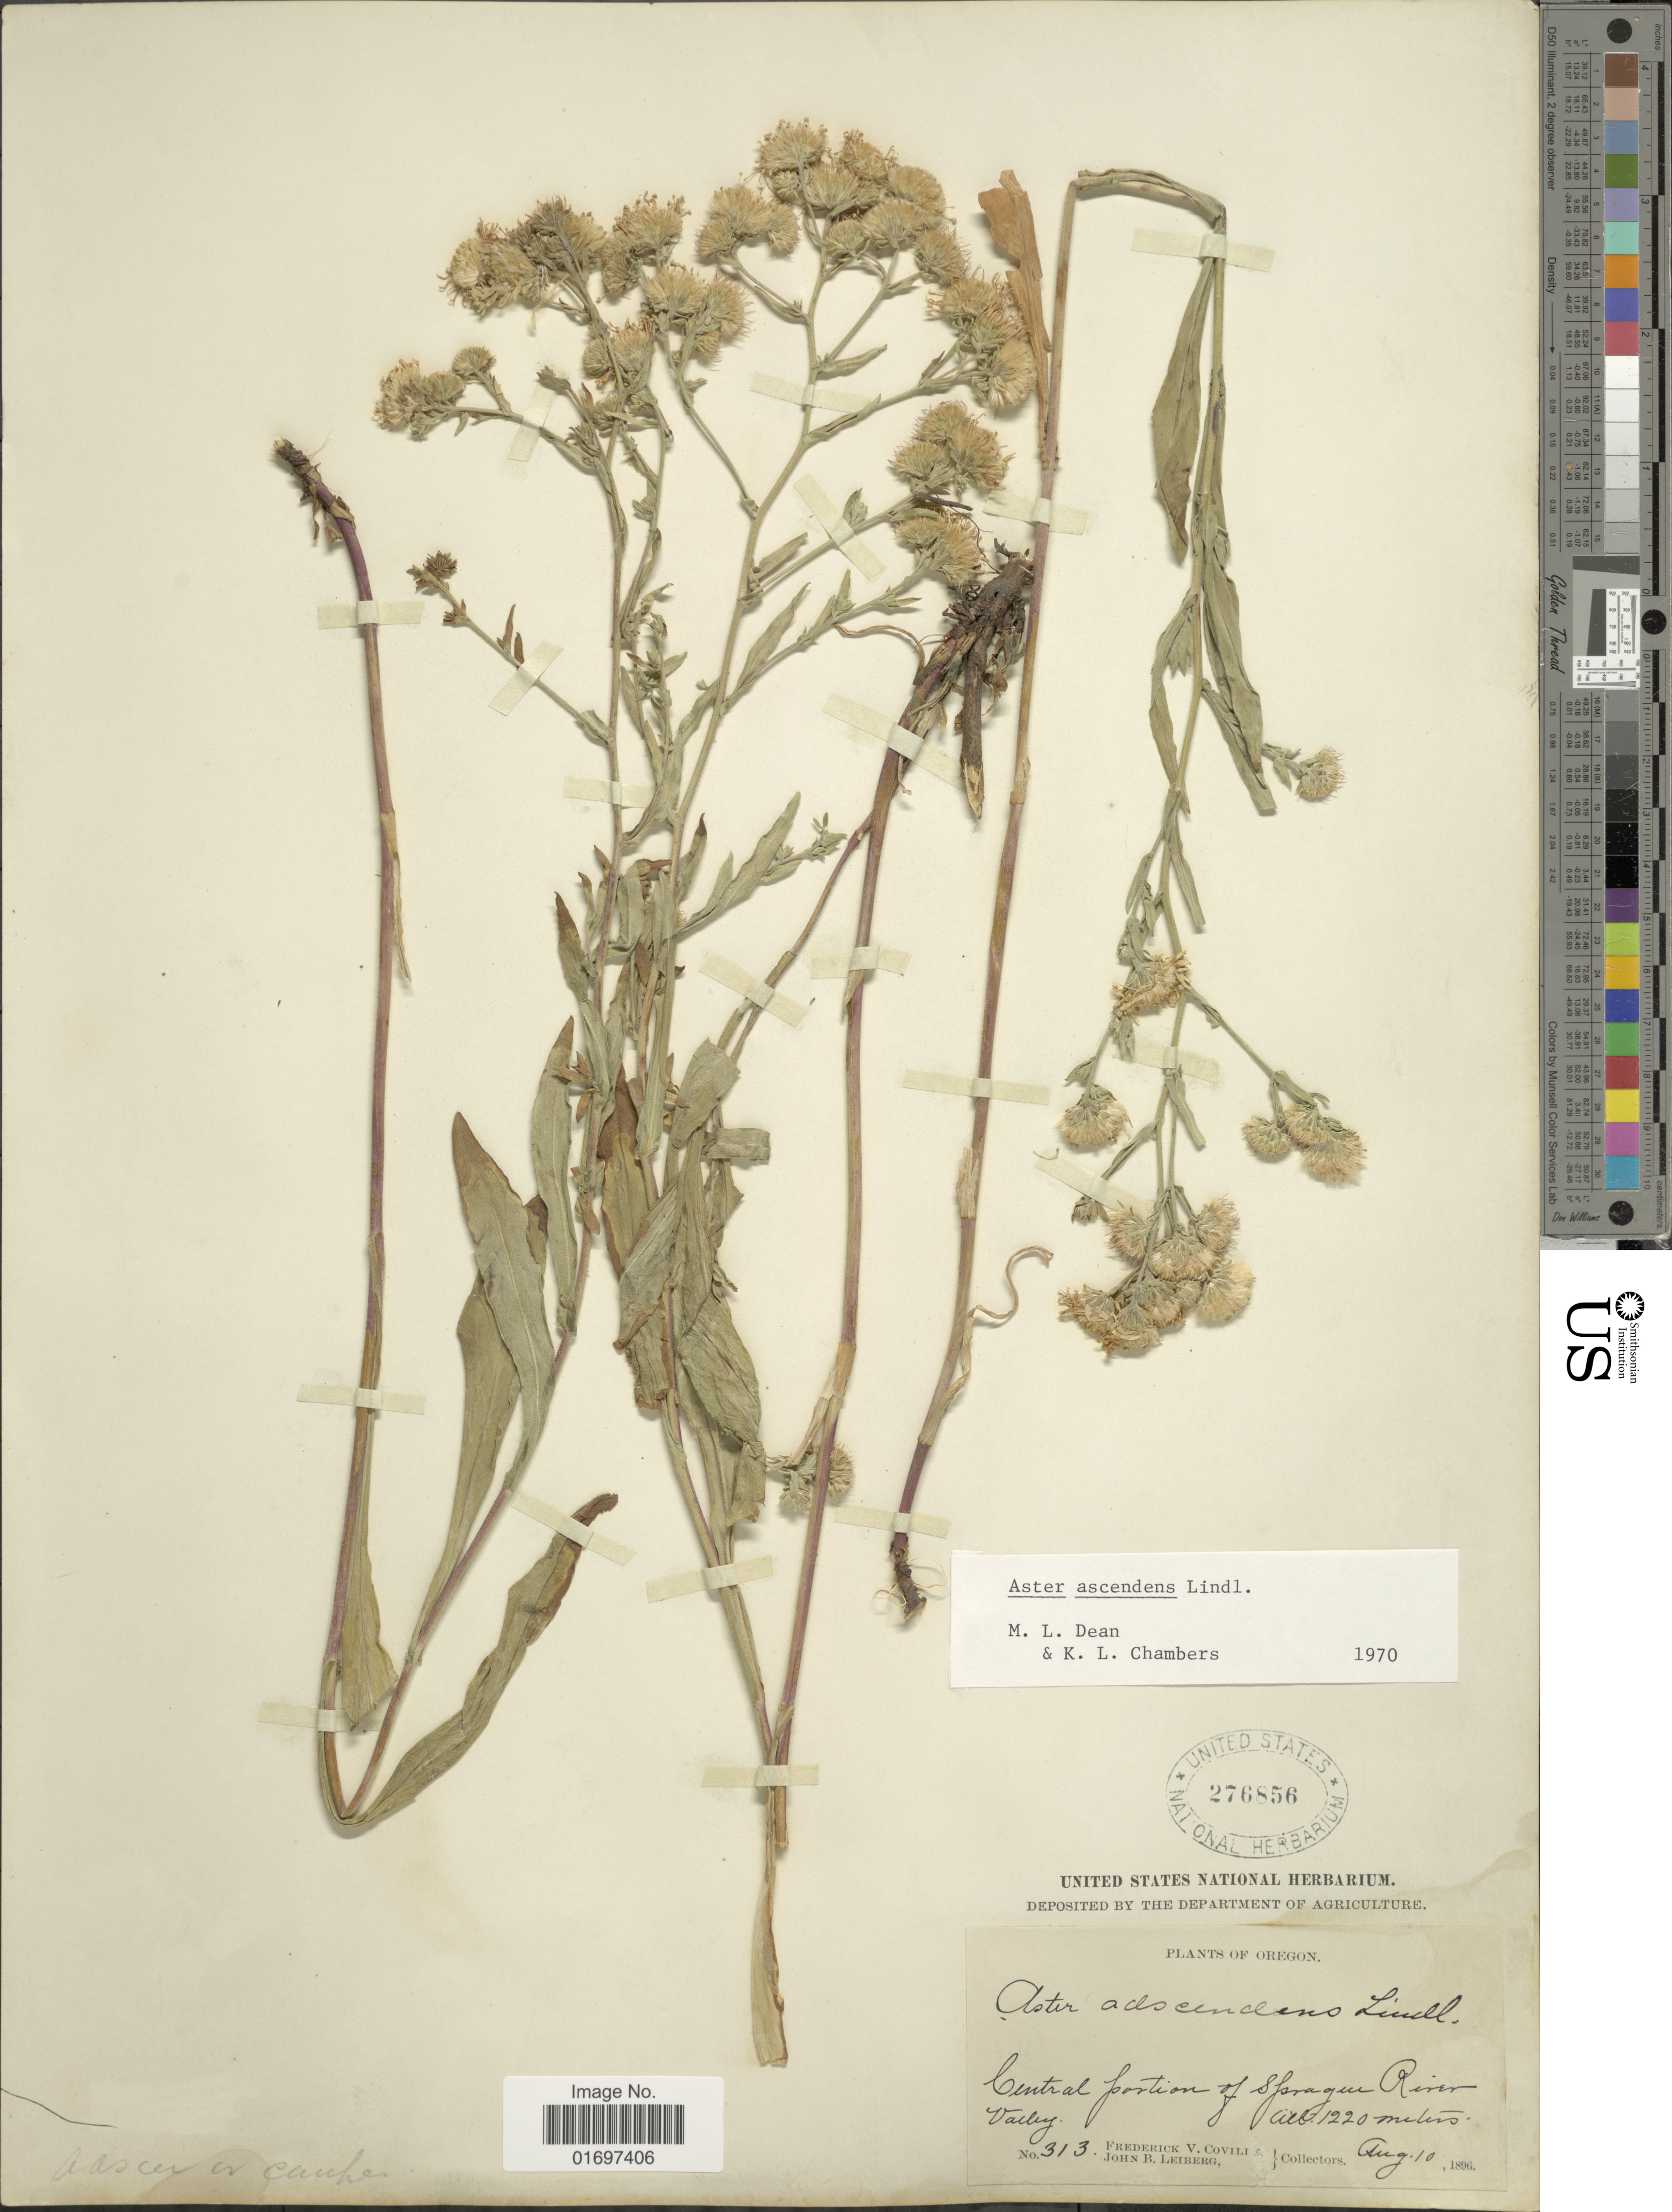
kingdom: Plantae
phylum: Tracheophyta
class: Magnoliopsida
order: Asterales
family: Asteraceae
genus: Symphyotrichum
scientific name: Symphyotrichum ascendens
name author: (Lindl.) G.L. Nesom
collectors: F. V. Coville & J. B. Leiberg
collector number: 313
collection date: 1896-08-10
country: United States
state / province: Oregon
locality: Oregon. Central portion of Sprague River Valley.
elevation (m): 1220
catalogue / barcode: US 276856